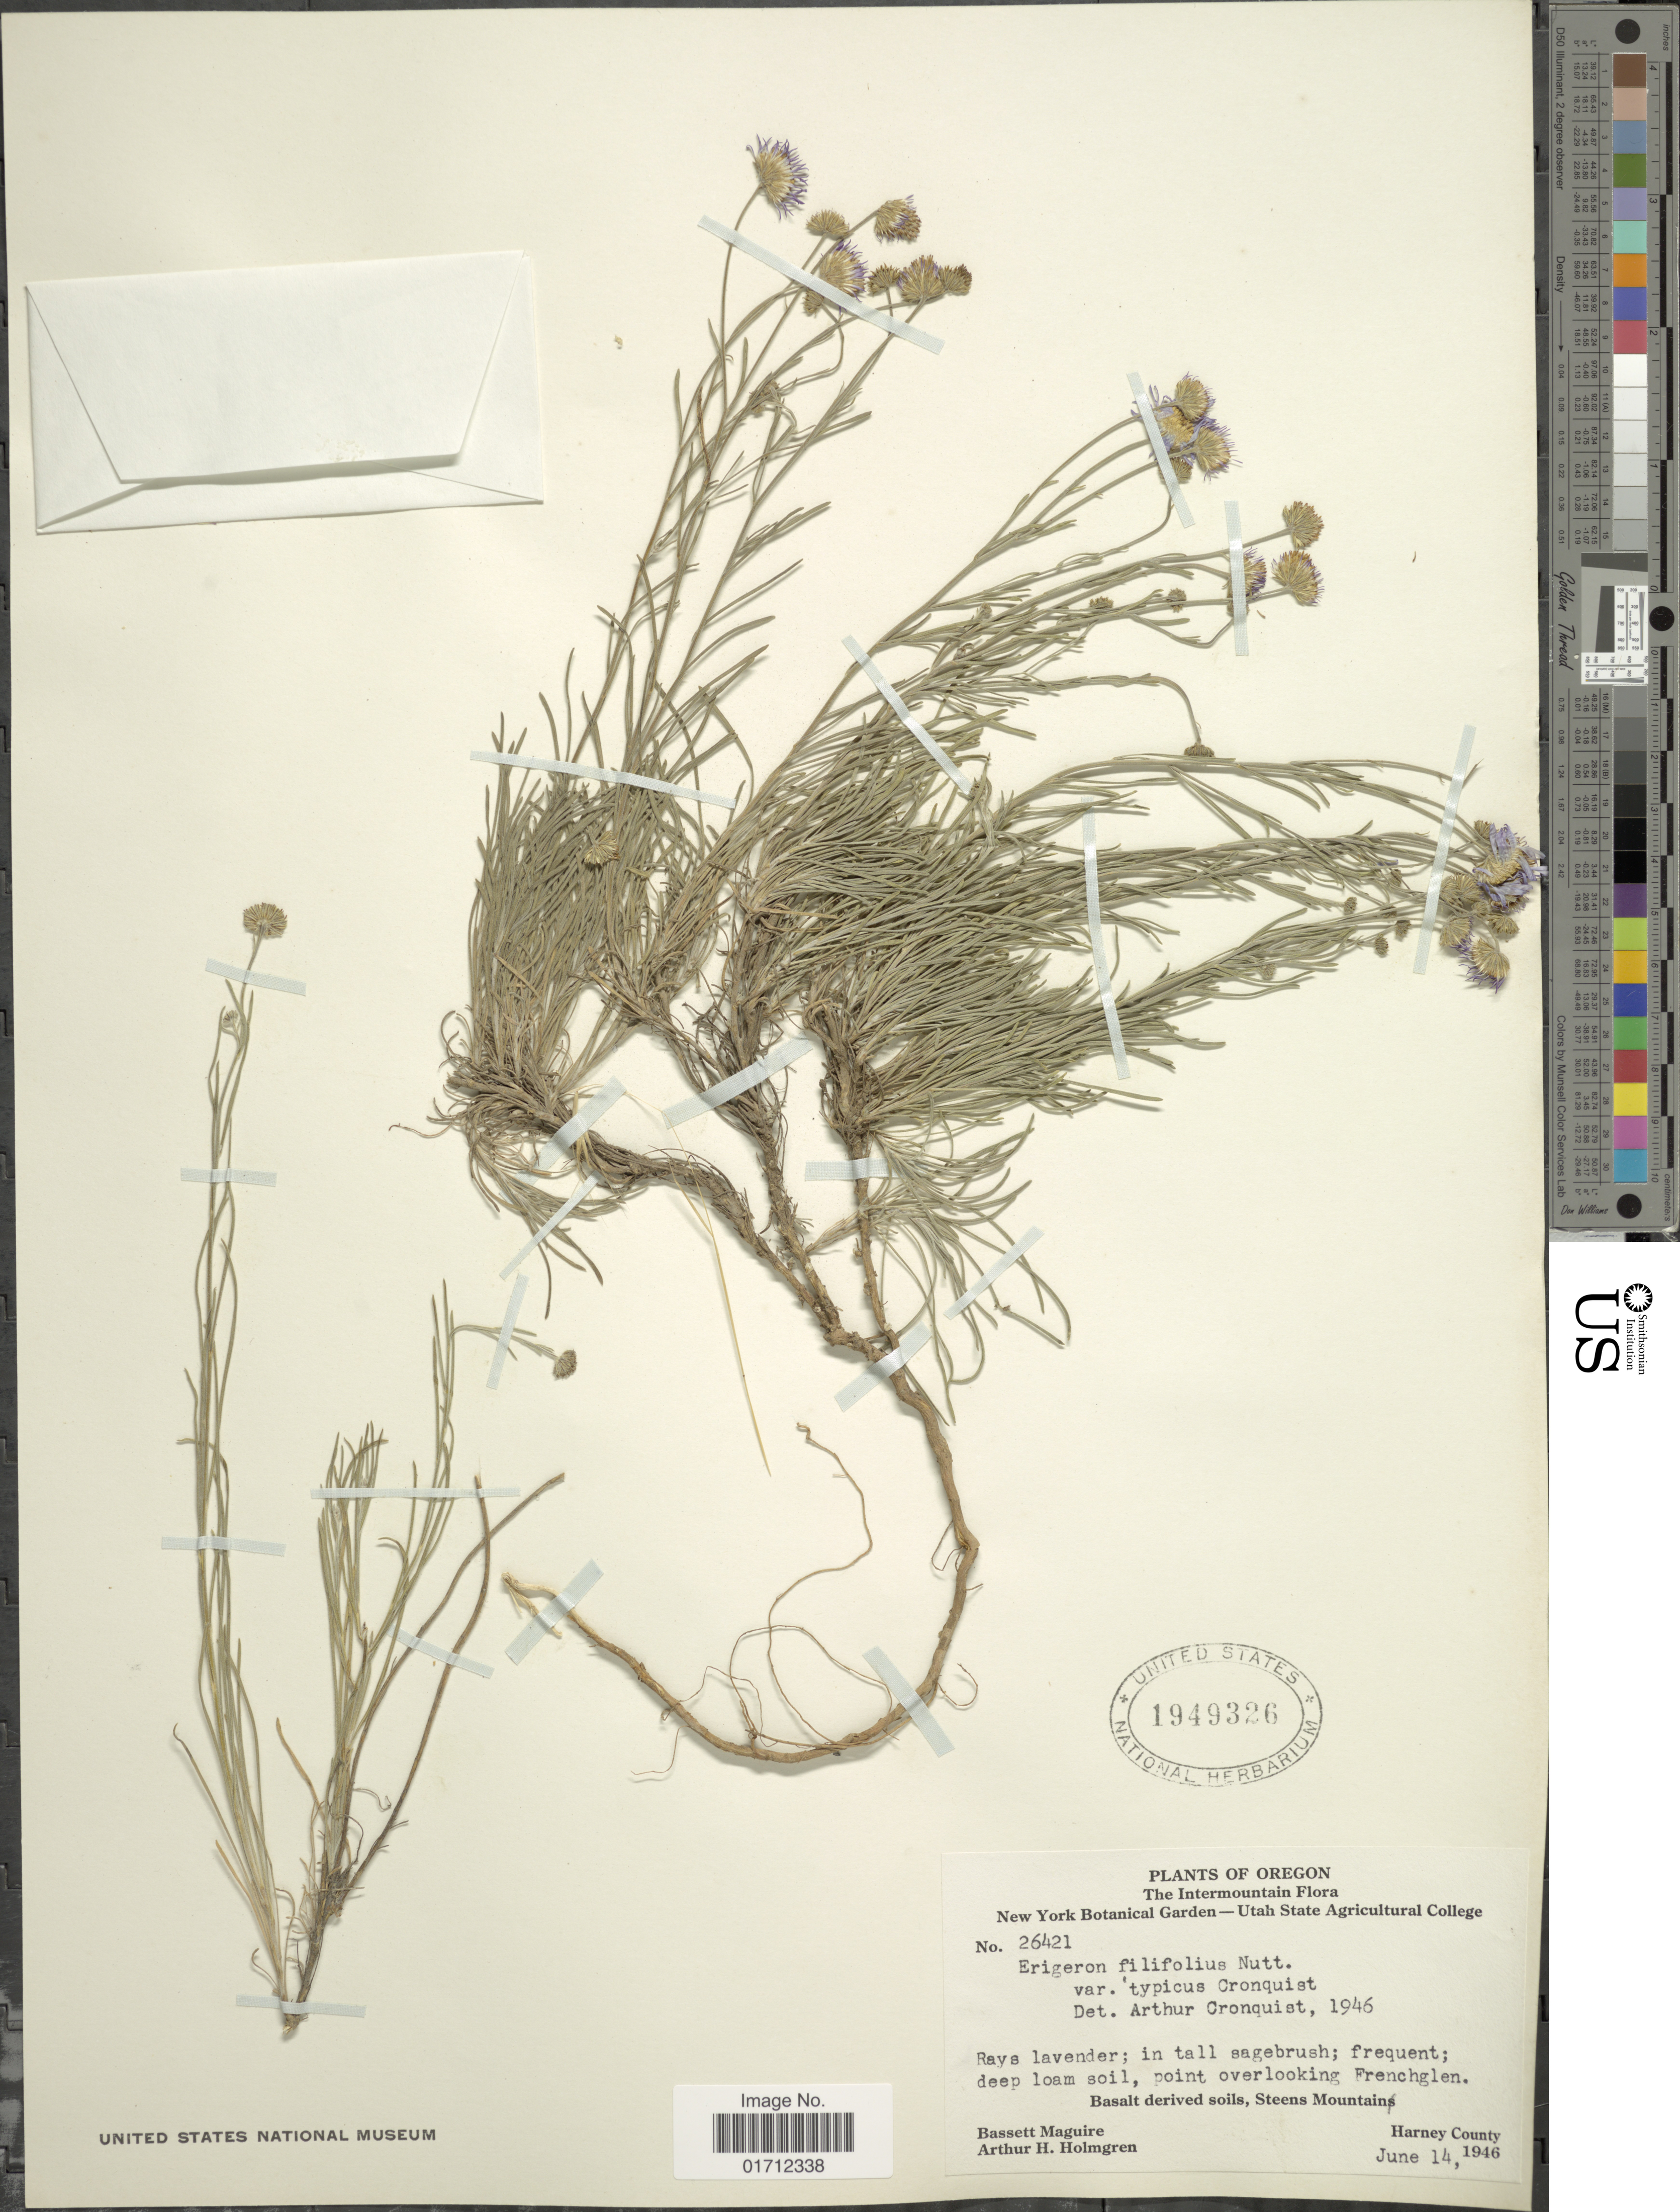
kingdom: Plantae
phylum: Tracheophyta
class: Magnoliopsida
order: Asterales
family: Asteraceae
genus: Erigeron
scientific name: Erigeron filifolius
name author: (Hook.) Nutt.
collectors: B. Maguire & A. H. Holmgren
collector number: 26421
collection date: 1946-06-14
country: United States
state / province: Oregon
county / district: Harney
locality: Basalt derived soils, Steens Mountains, Harney County.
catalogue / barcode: US 1949326